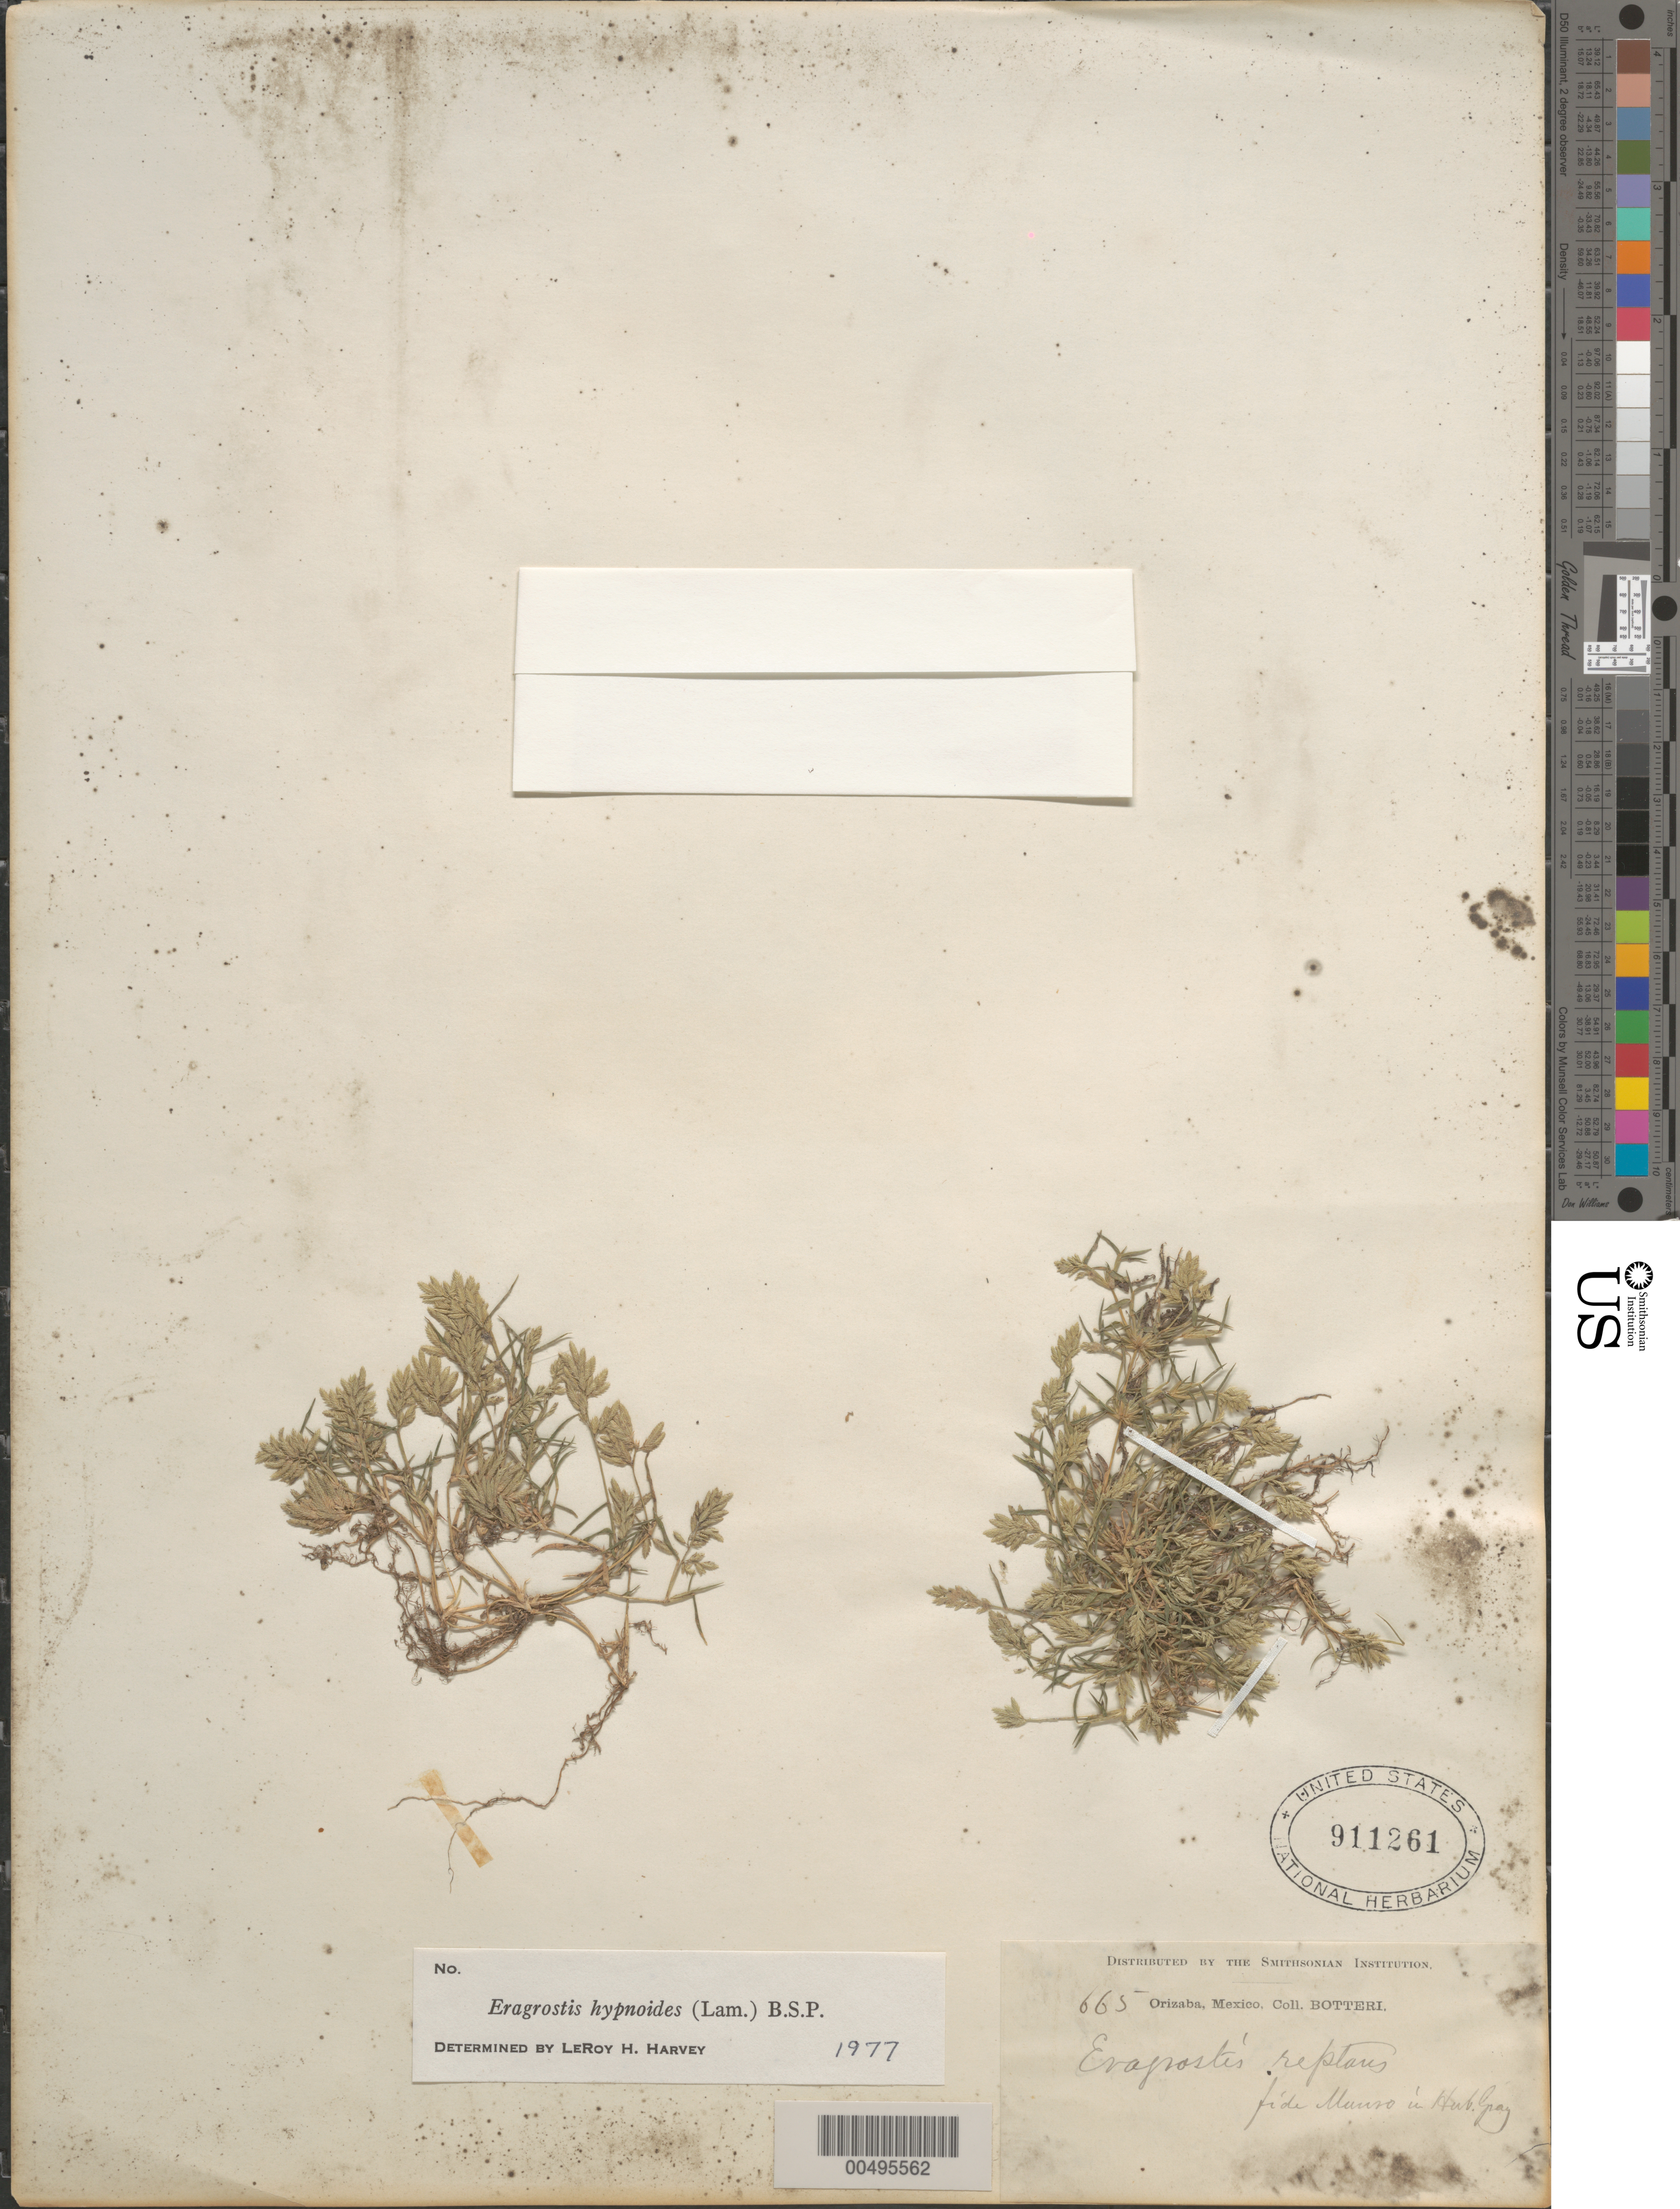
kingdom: Plantae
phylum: Tracheophyta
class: Liliopsida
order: Poales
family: Poaceae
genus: Eragrostis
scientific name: Eragrostis hypnoides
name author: (Lam.) Britton, Stearns & Poggenb.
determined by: Harvey, L. H.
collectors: -. Botteri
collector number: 665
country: Mexico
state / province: Veracruz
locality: Orizaba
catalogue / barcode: US 911261